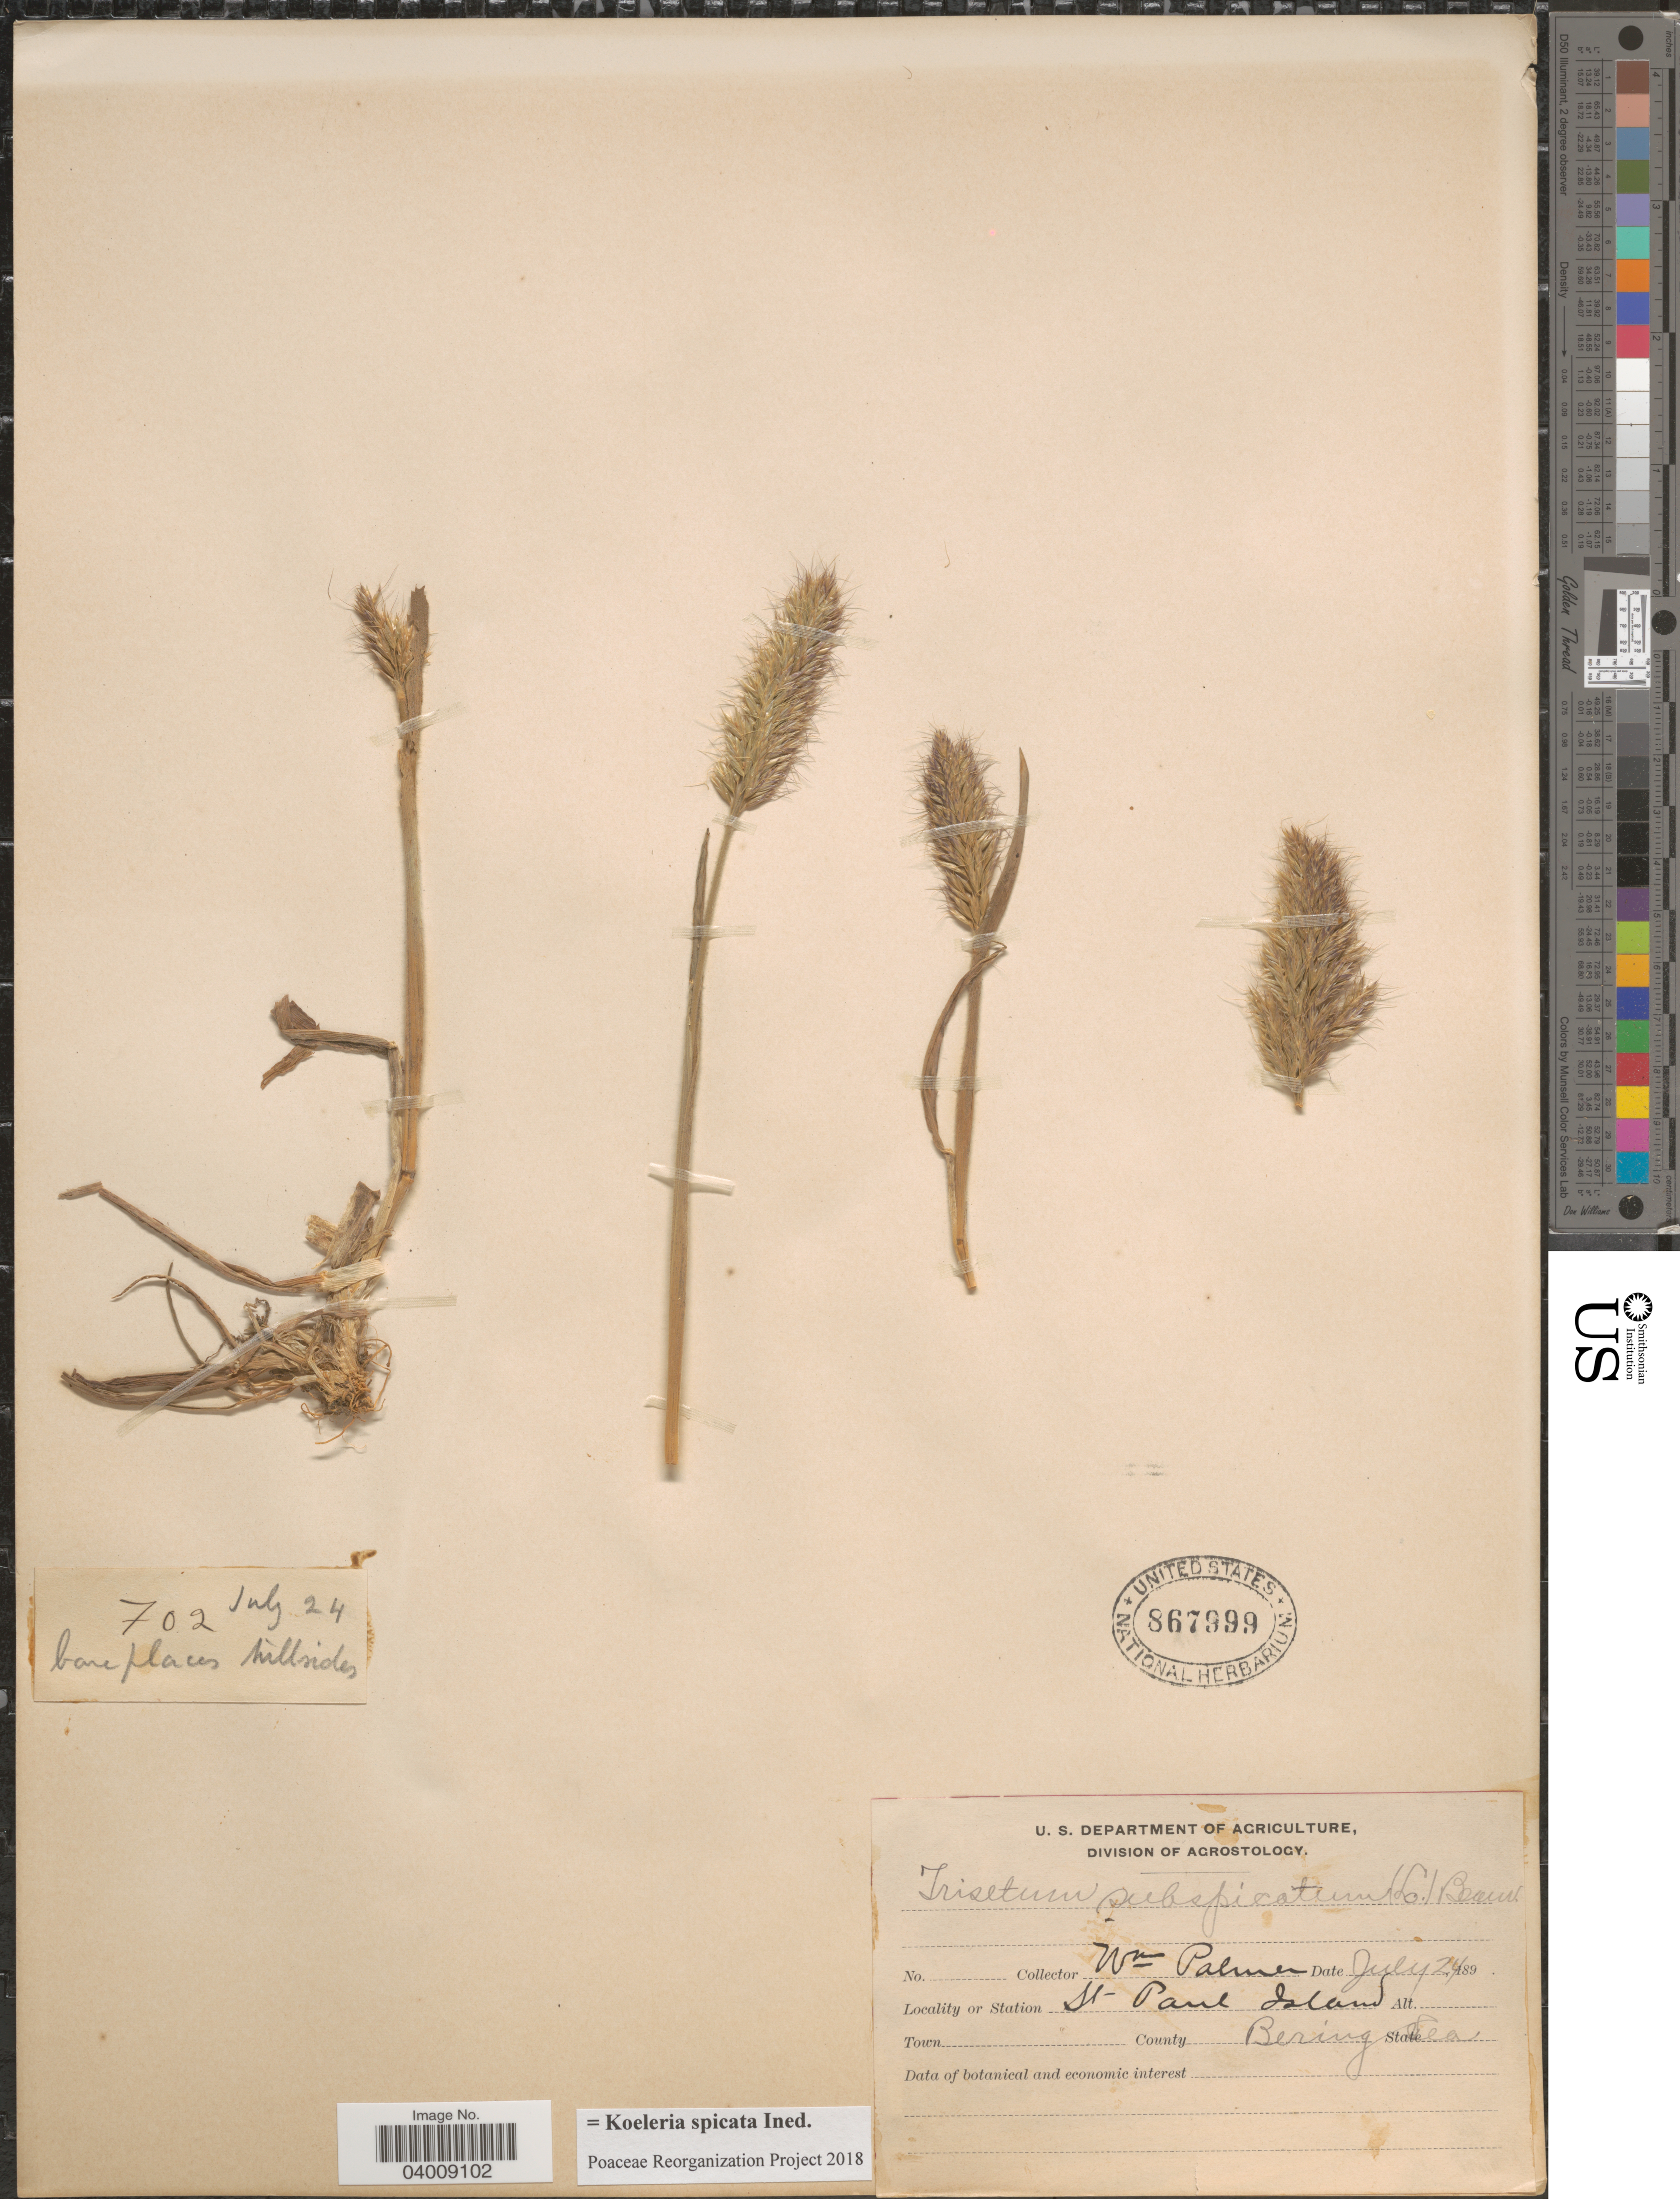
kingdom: Plantae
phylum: Tracheophyta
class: Liliopsida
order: Poales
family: Poaceae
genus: Koeleria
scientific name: Koeleria spicata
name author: (L.) Barberá et al.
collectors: W. Palmer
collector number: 702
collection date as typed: July 24 189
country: United States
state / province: Alaska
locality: St Paul Island. Bering Sea.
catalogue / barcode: US 867999